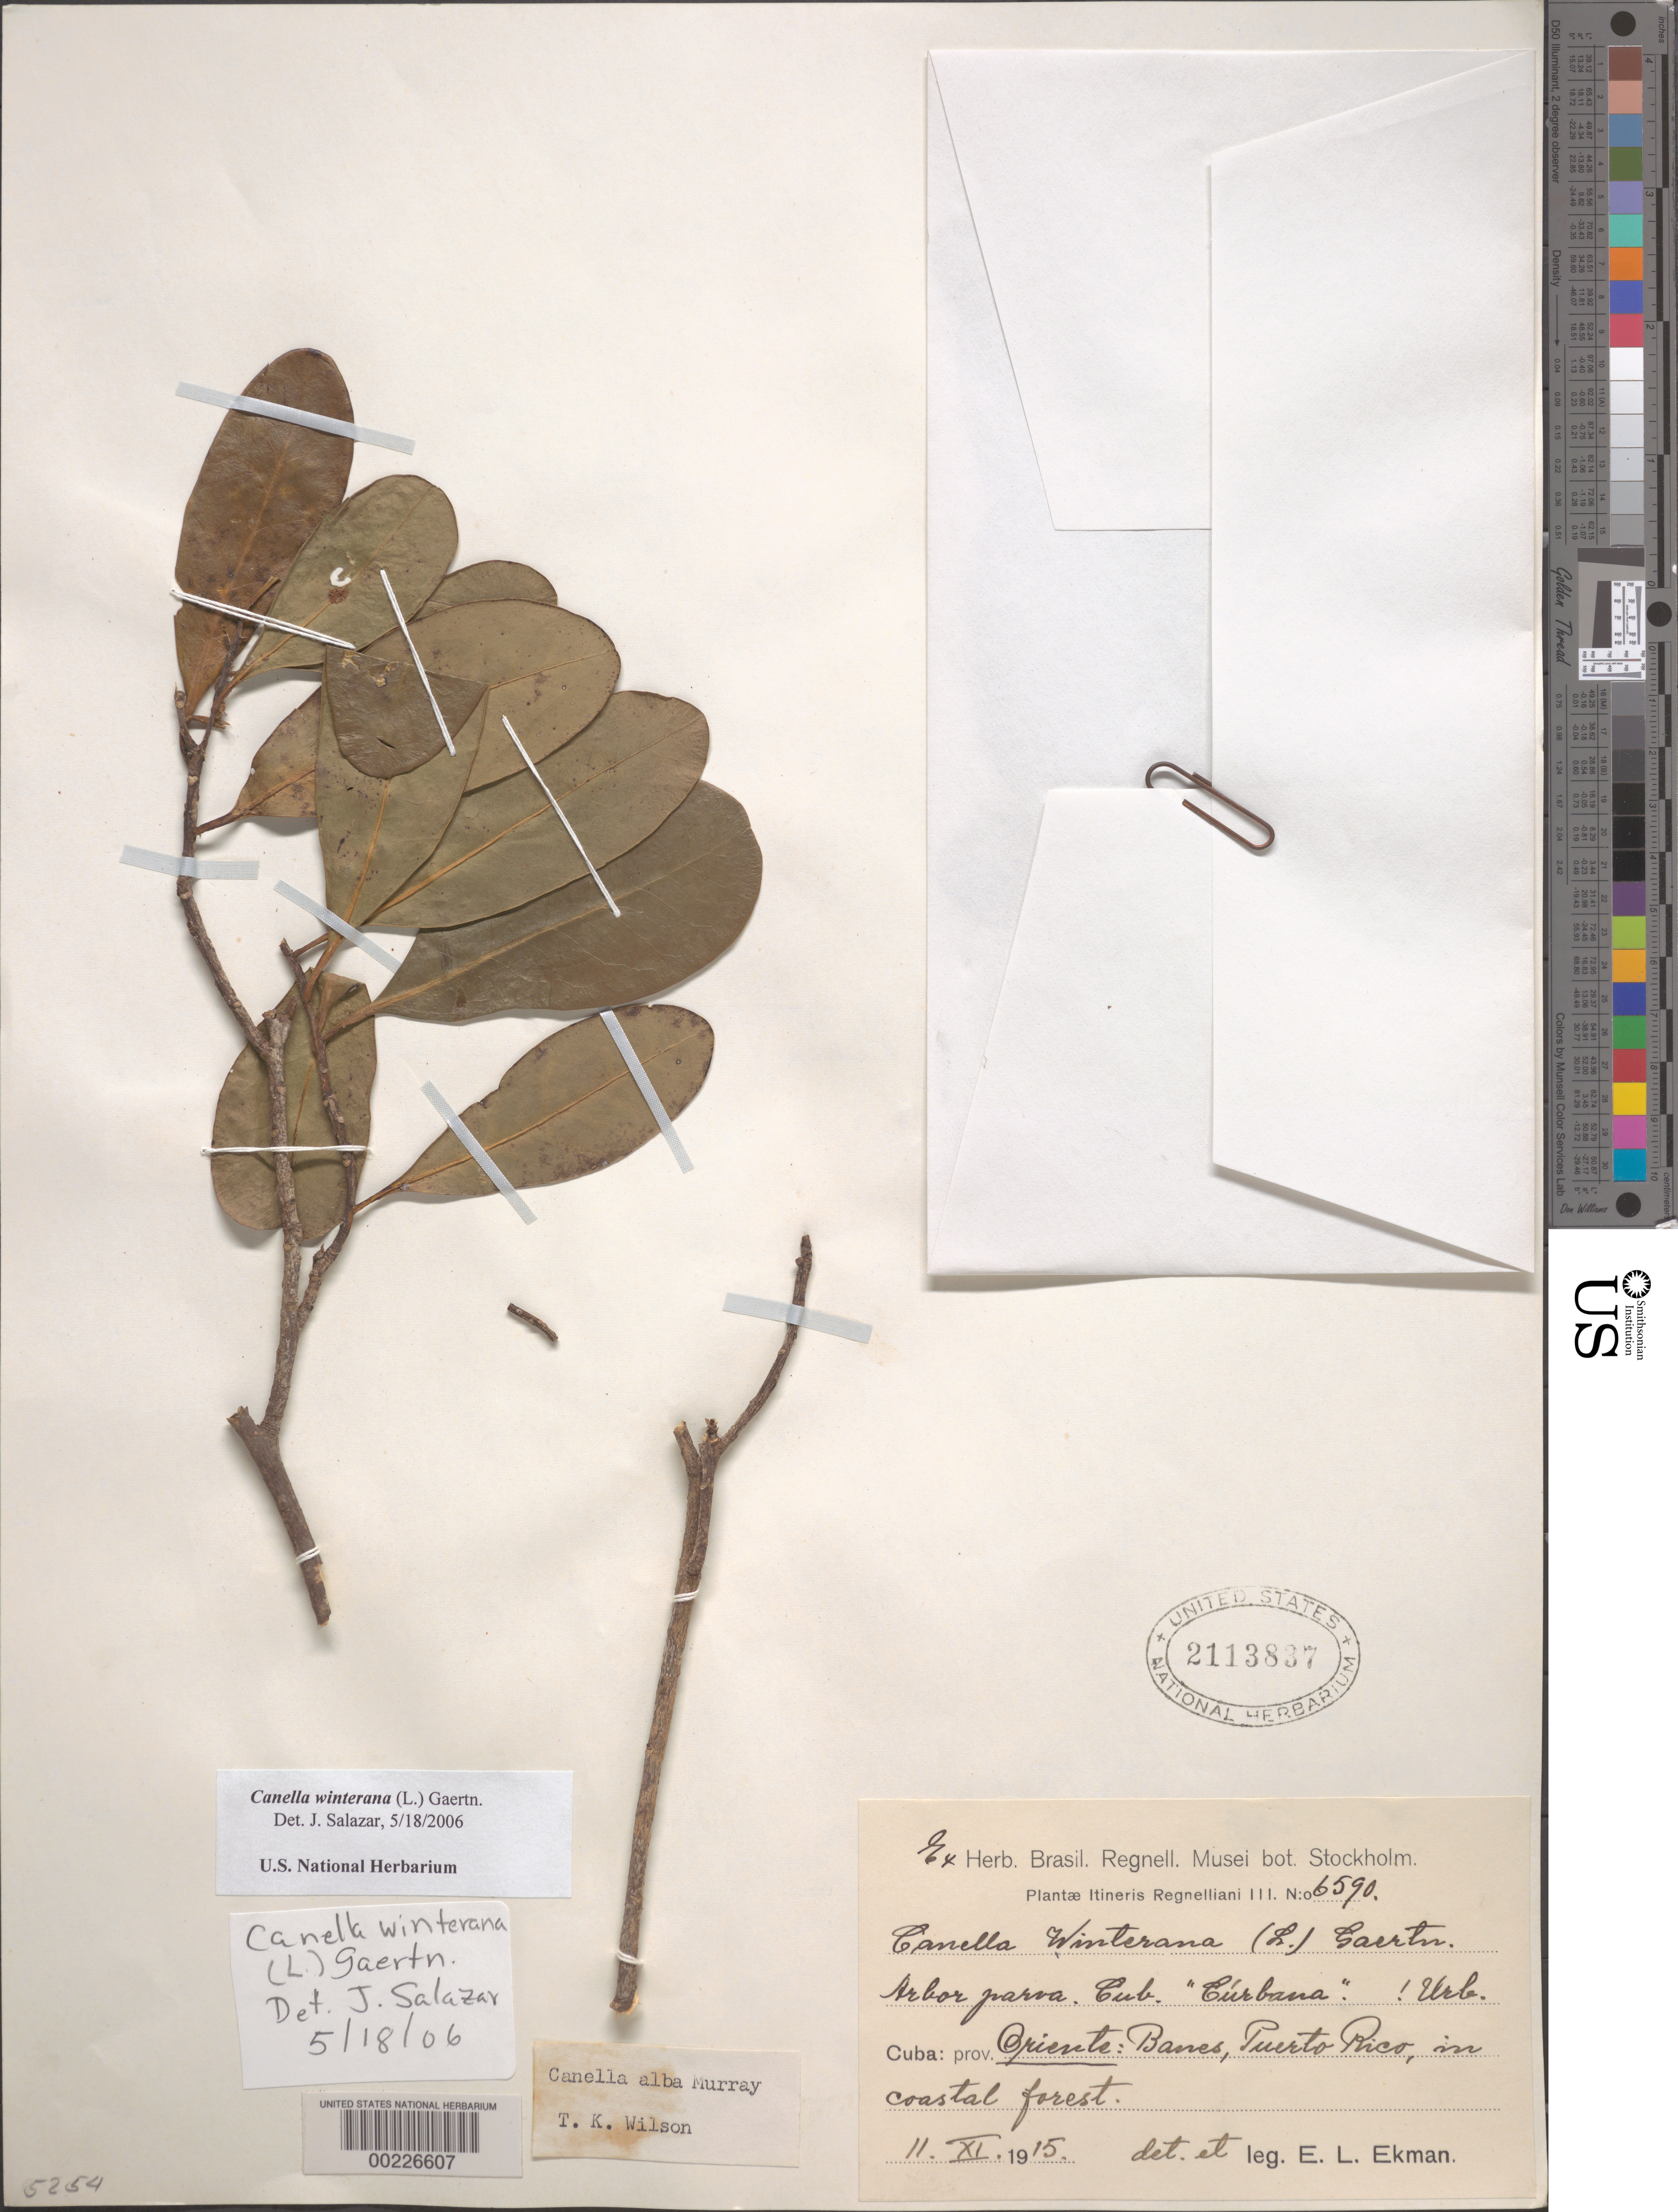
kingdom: Plantae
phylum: Tracheophyta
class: Magnoliopsida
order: Canellales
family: Canellaceae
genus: Canella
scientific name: Canella winterana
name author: (L.) Gaertn.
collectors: E. L. Ekman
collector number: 6590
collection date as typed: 11 Nov 1915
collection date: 1915-11-11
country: Cuba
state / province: Oriente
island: Greater Antilles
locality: Banes, puerto rico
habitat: Coastal forest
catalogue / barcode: US 2113837